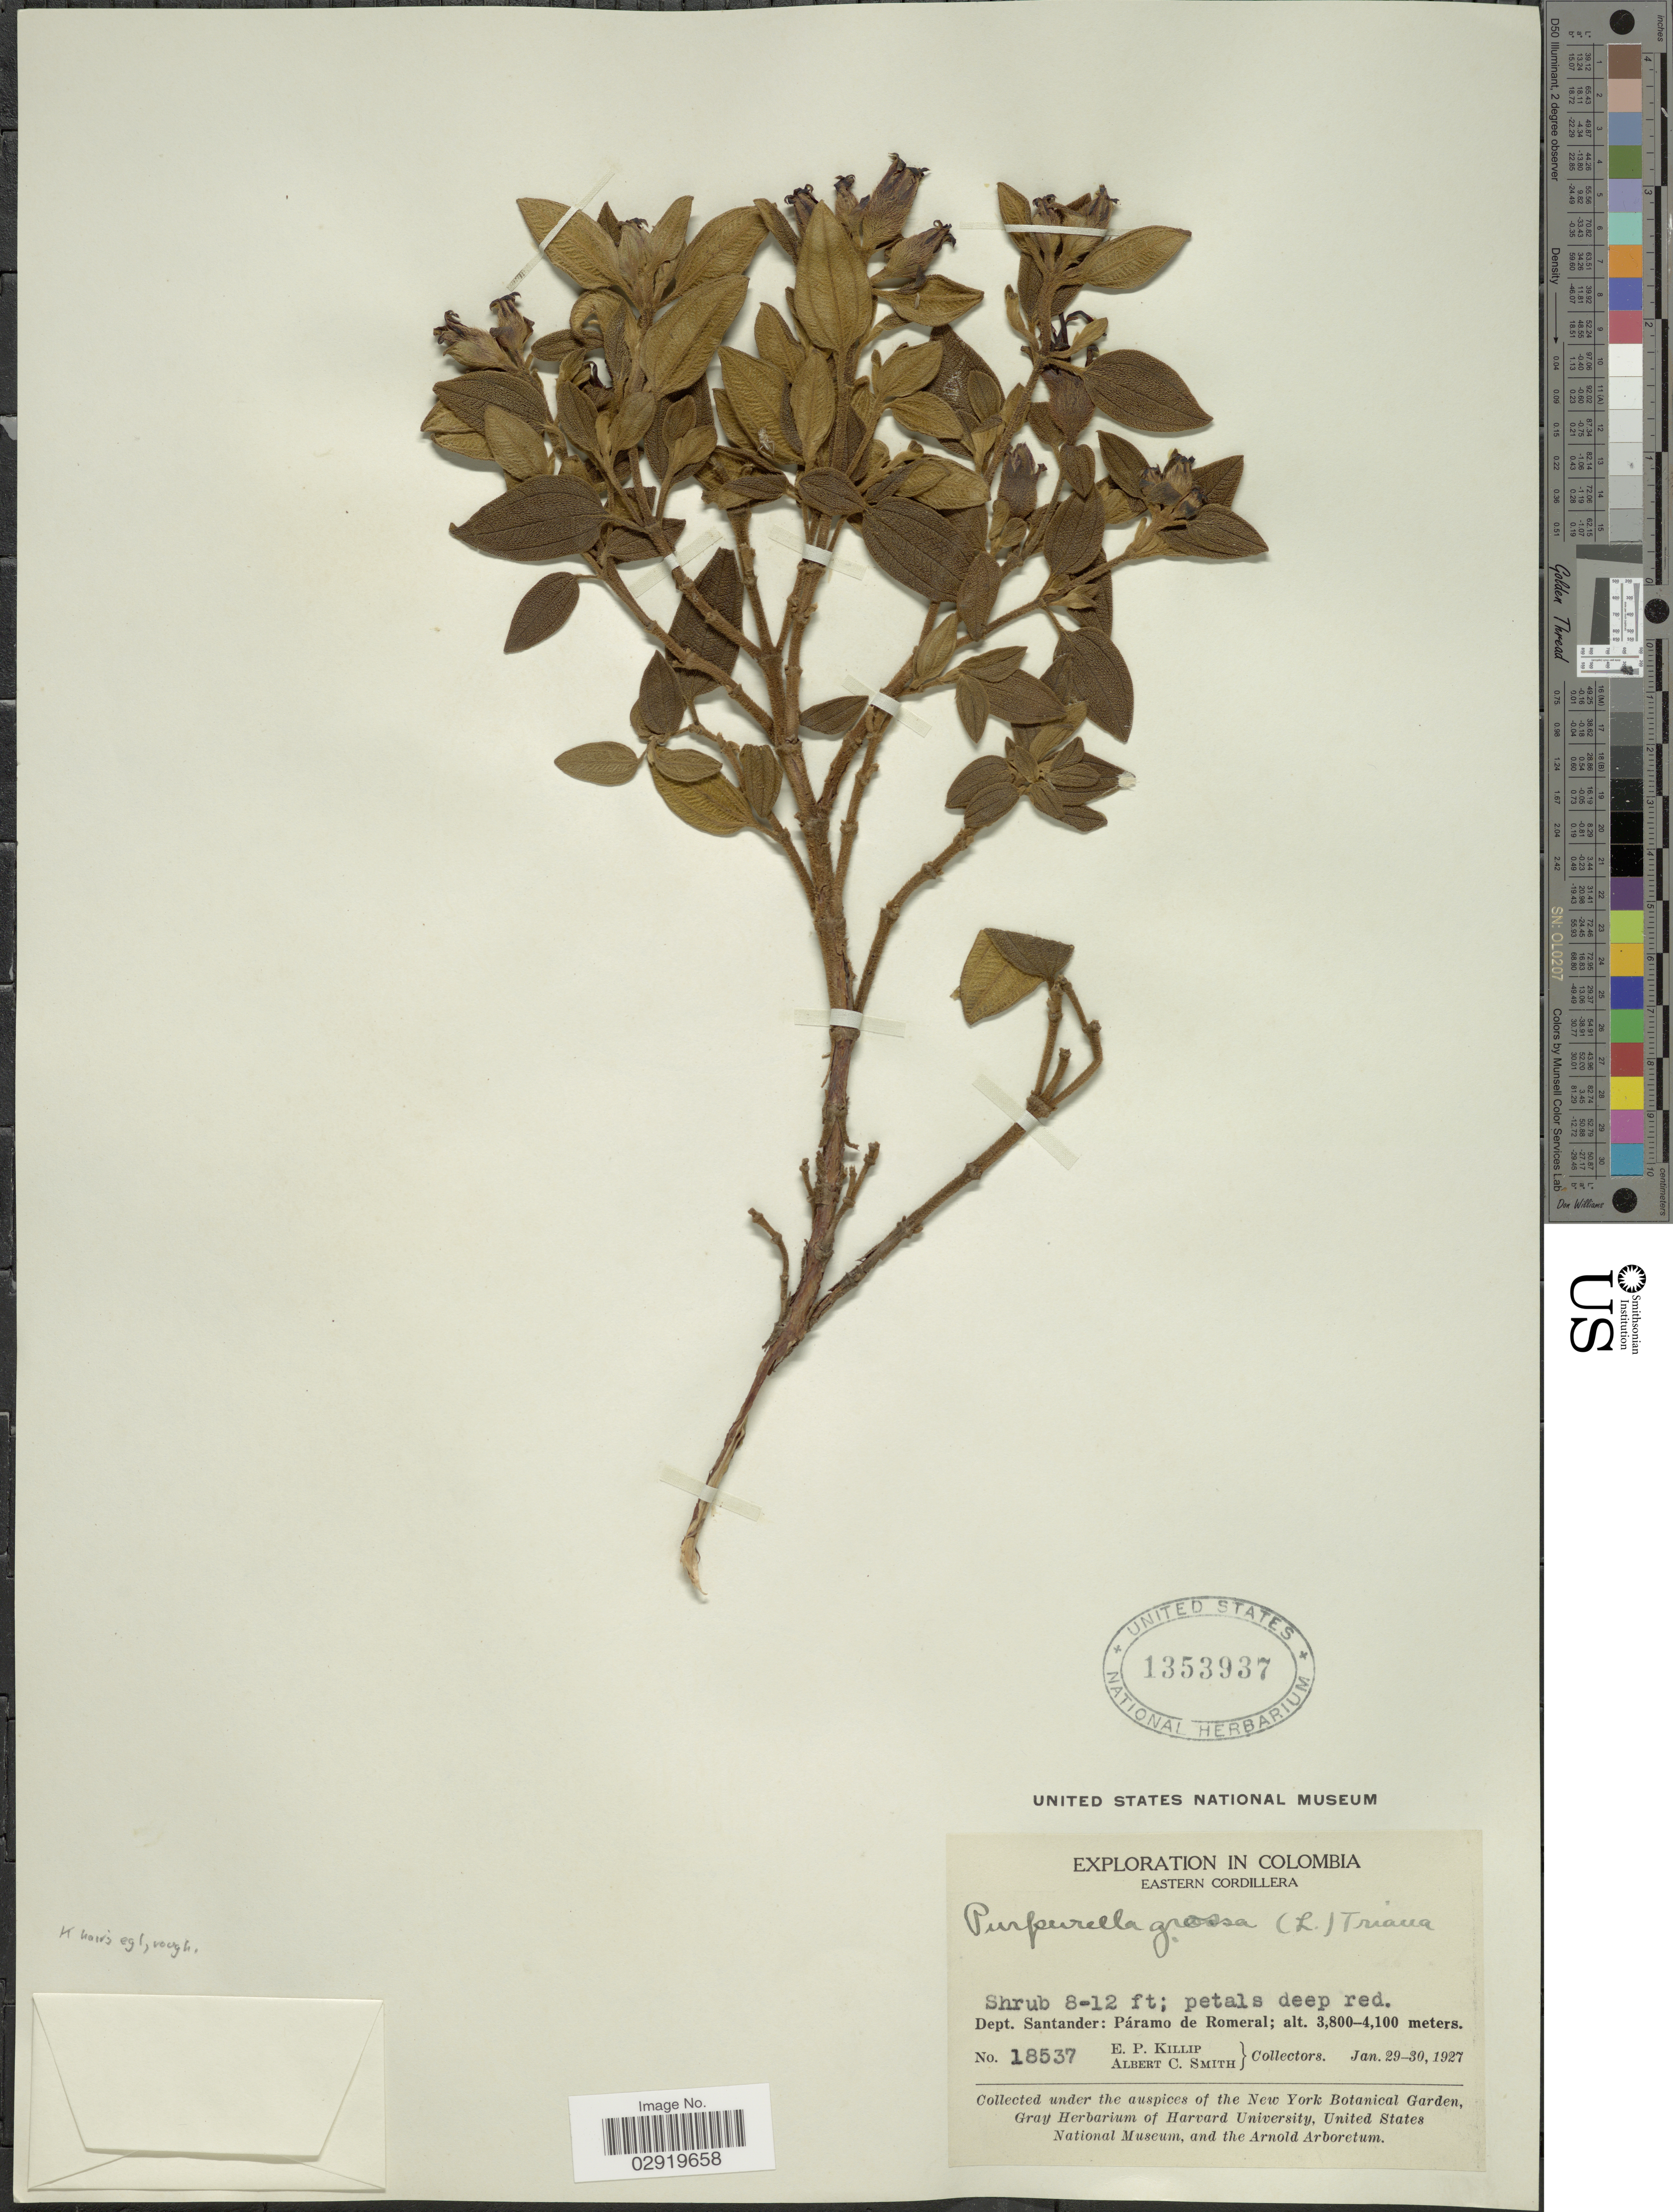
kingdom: Plantae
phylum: Tracheophyta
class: Magnoliopsida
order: Myrtales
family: Melastomataceae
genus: Chaetogastra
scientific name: Chaetogastra grossa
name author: (L. f.) P.J.F. Guim. & Michelang.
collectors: E. P. Killip & A. C. Smith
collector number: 18537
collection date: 1927-01-29/1927-01-30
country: Colombia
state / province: Santander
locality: Eastern Cordillera. Dept. Santander: Páramo de Romeral.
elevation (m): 3800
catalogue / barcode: US 1353937